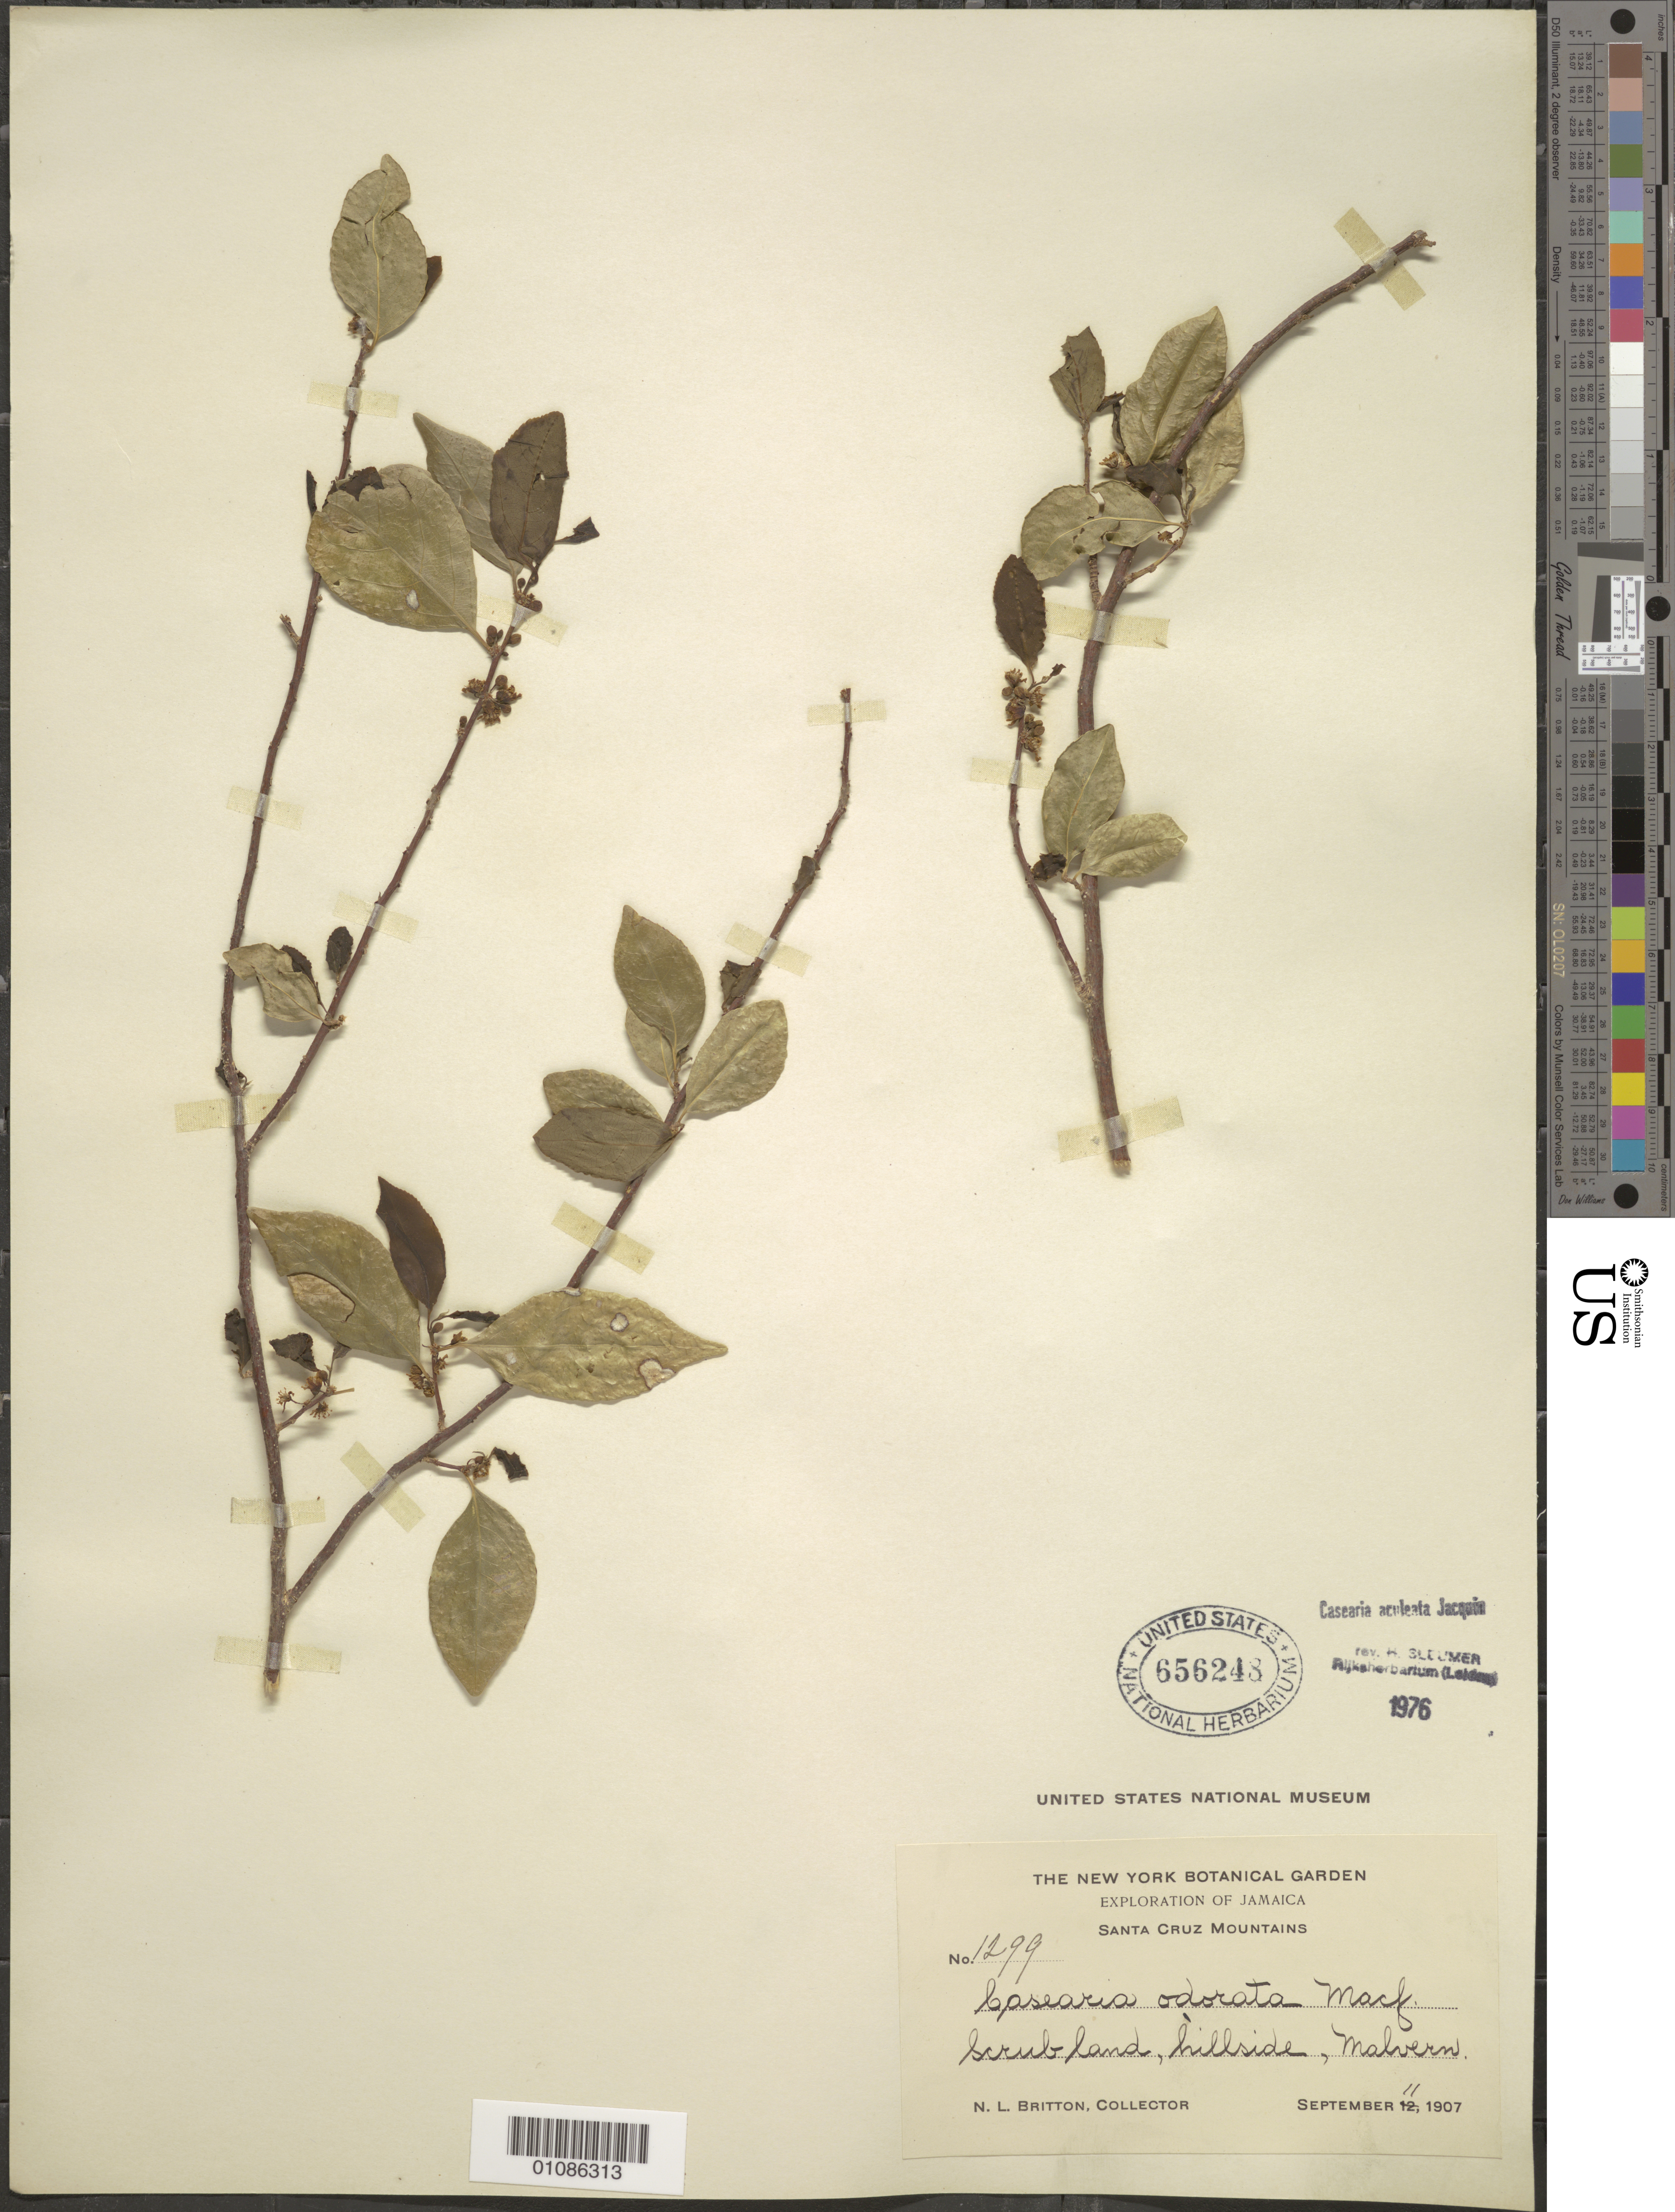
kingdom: Plantae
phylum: Tracheophyta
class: Magnoliopsida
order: Malpighiales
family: Salicaceae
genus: Casearia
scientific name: Casearia odorata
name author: Macfad.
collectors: N. Britton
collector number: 1299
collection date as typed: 11 Sep 1907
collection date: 1907-09-11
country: Jamaica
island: Jamaica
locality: Santa cruz mountain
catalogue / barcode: US 656248